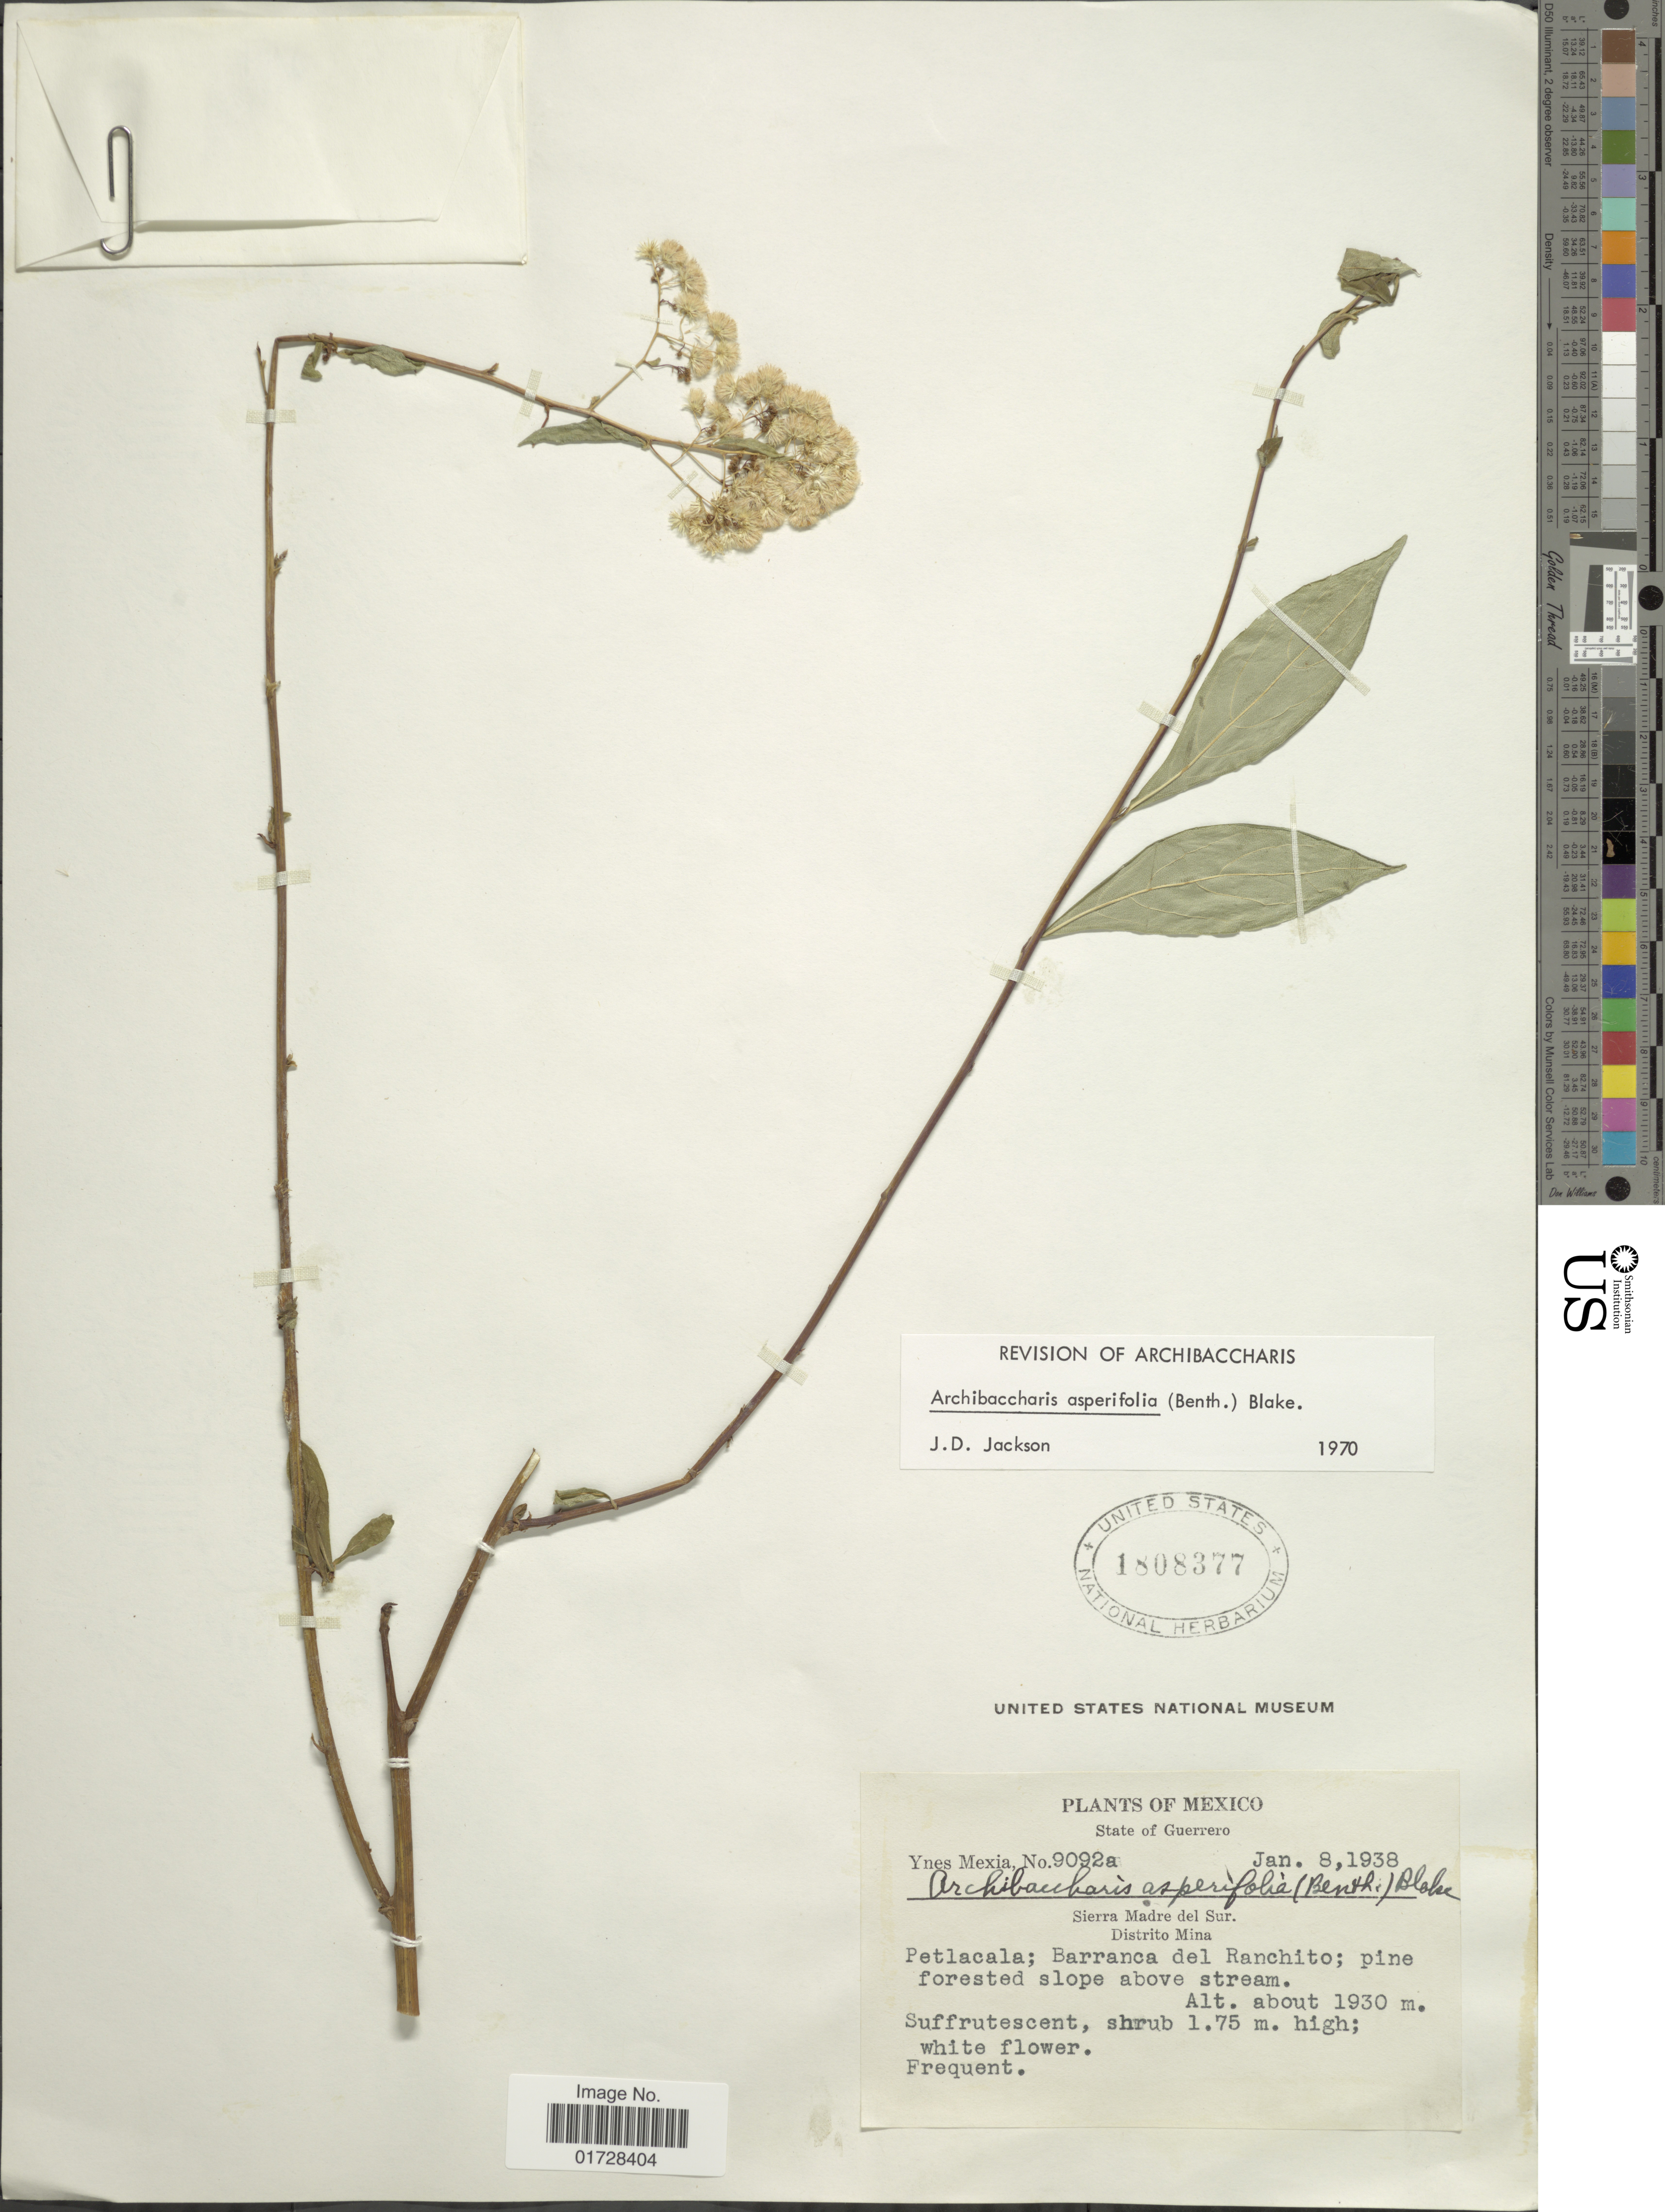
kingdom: Plantae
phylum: Tracheophyta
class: Magnoliopsida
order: Asterales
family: Asteraceae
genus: Archibaccharis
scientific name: Archibaccharis asperifolia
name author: (Benth.) S.F. Blake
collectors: Y. Mexia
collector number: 9092a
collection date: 1938-01-08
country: Mexico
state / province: Guerrero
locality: Sierra Madre del Sur, Distrito Mina, Petlacala, Barranca del Ranchito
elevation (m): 1930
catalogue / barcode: US 1808377